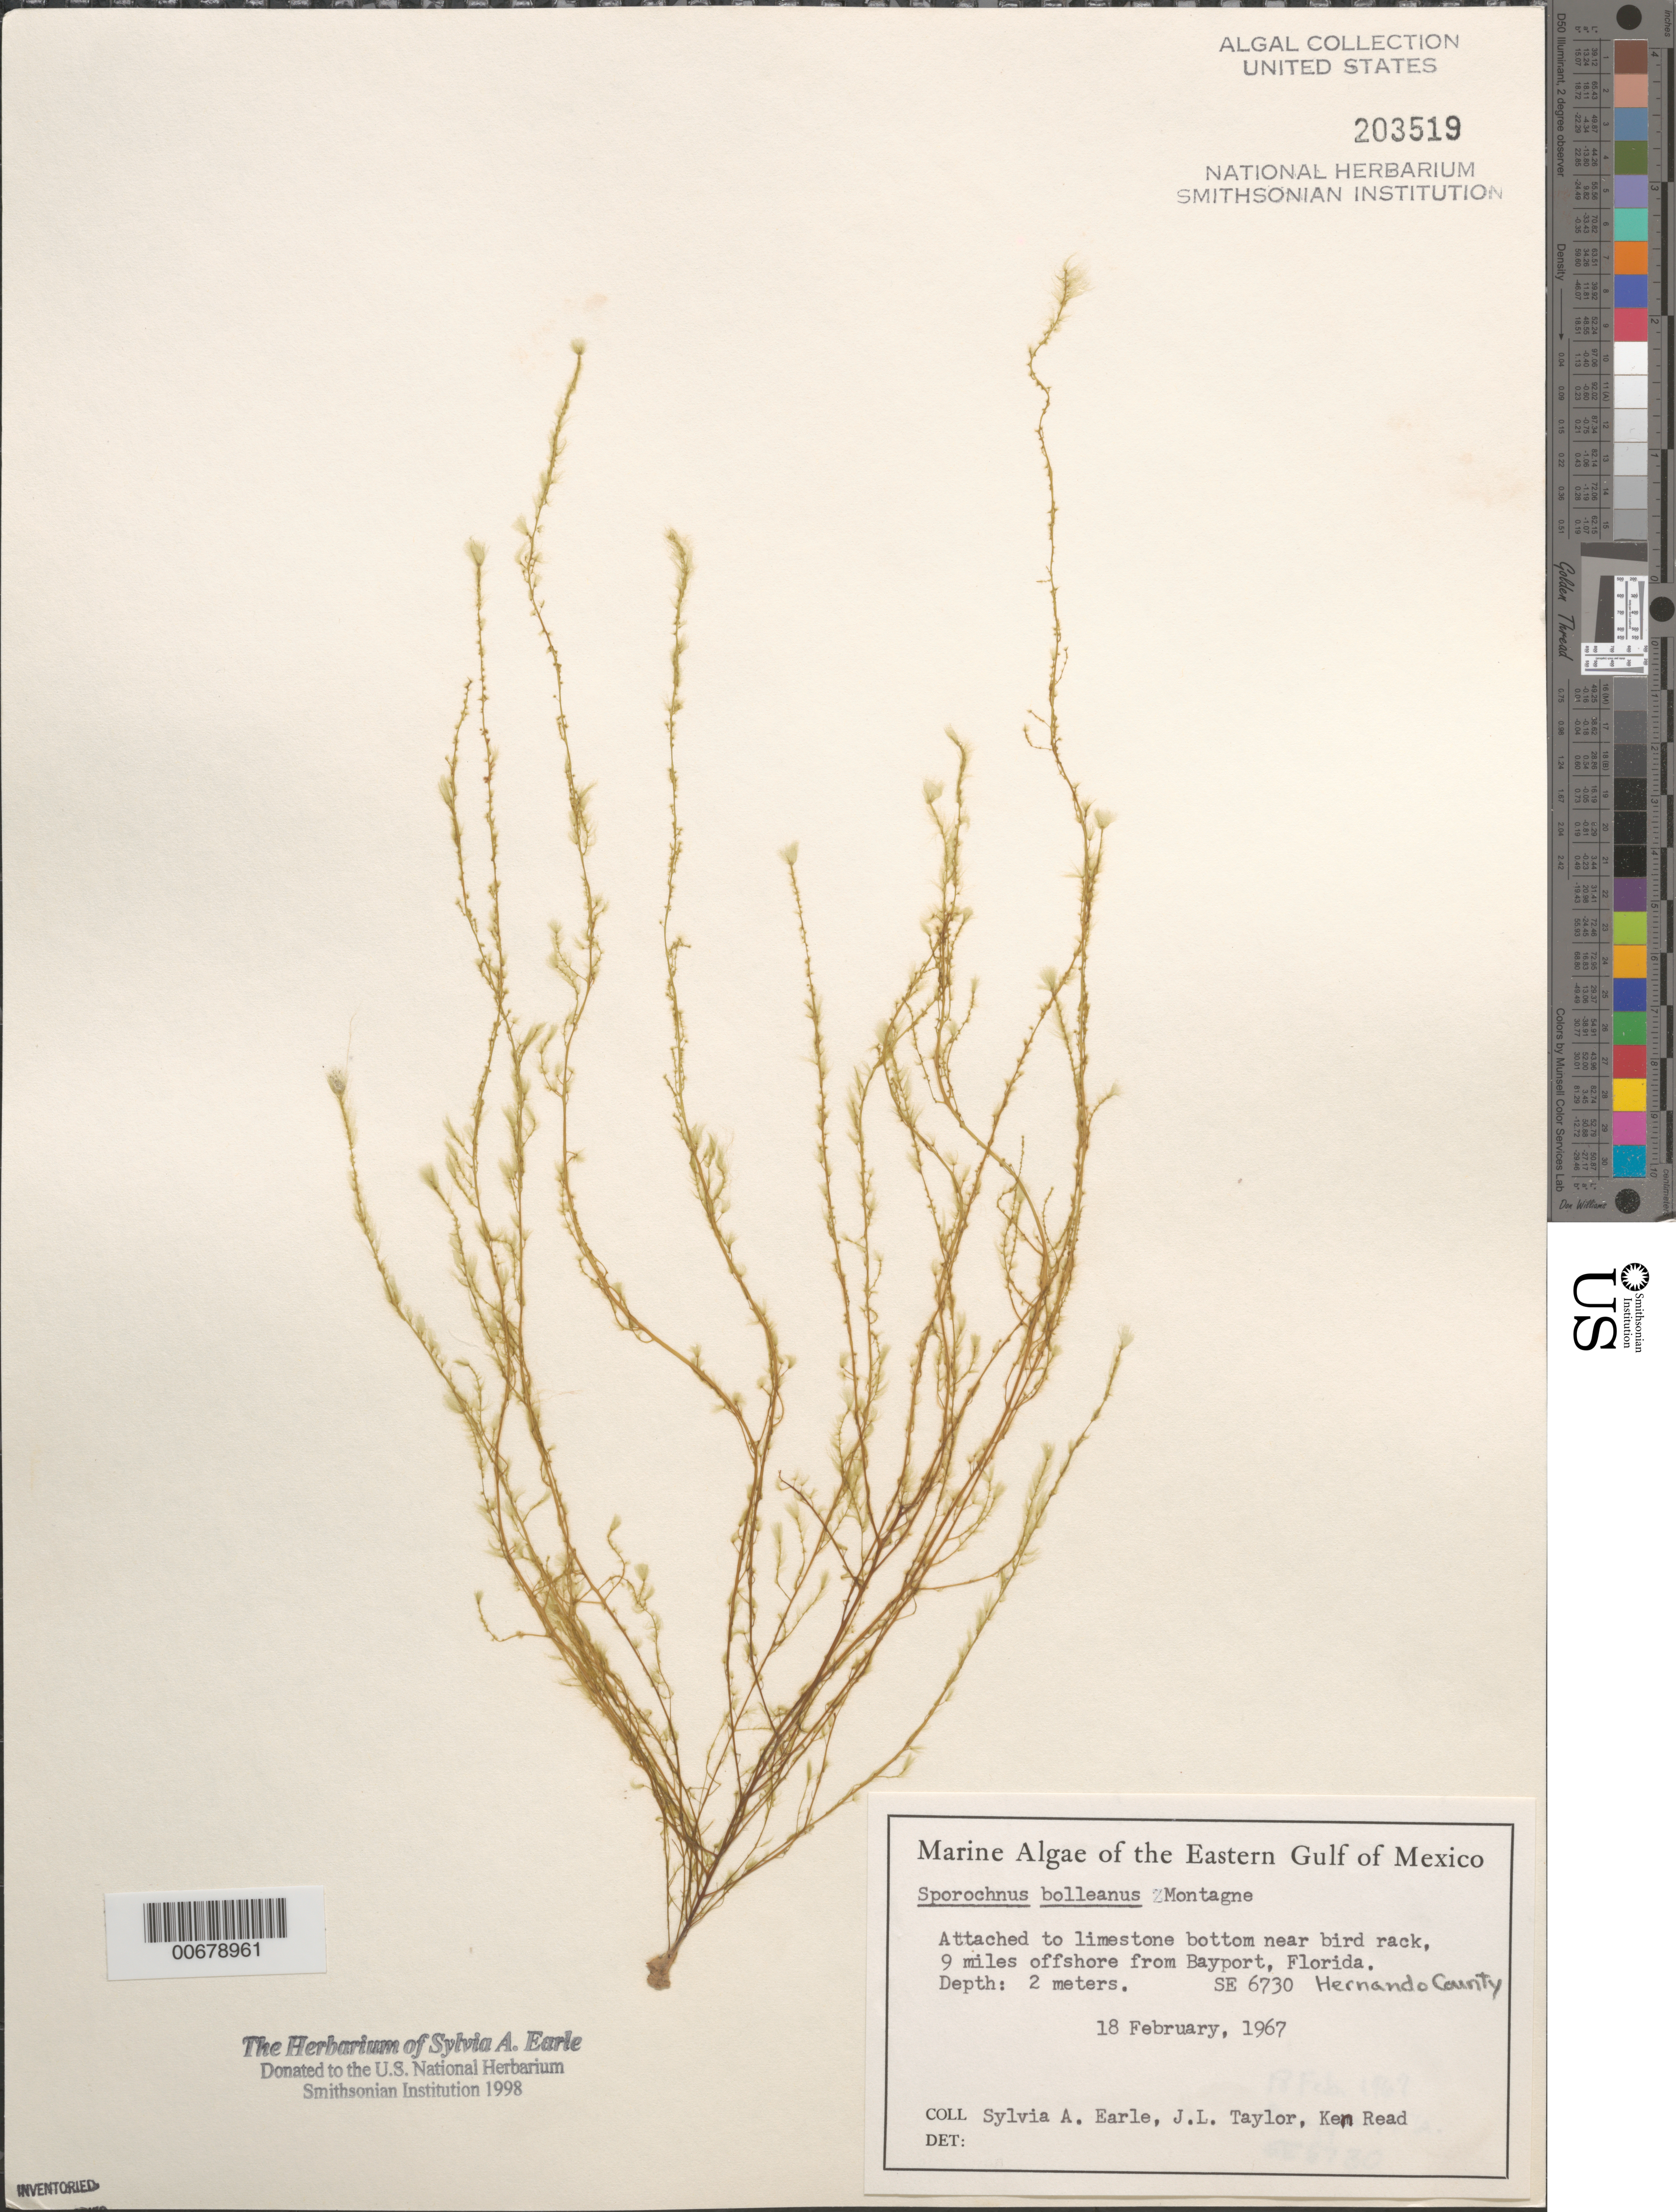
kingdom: Chromista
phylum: Ochrophyta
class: Phaeophyceae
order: Sporochnales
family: Sporochnaceae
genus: Sporochnus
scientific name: Sporochnus bolleanus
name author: Mont.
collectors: S. A. Earle, J. L. Taylor & K. Read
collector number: SE 6730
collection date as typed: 18 Feb 1967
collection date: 1967-02-18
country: United States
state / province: Florida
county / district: Hernando County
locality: Near bird rack 9 miles off Bayport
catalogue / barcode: US 203519